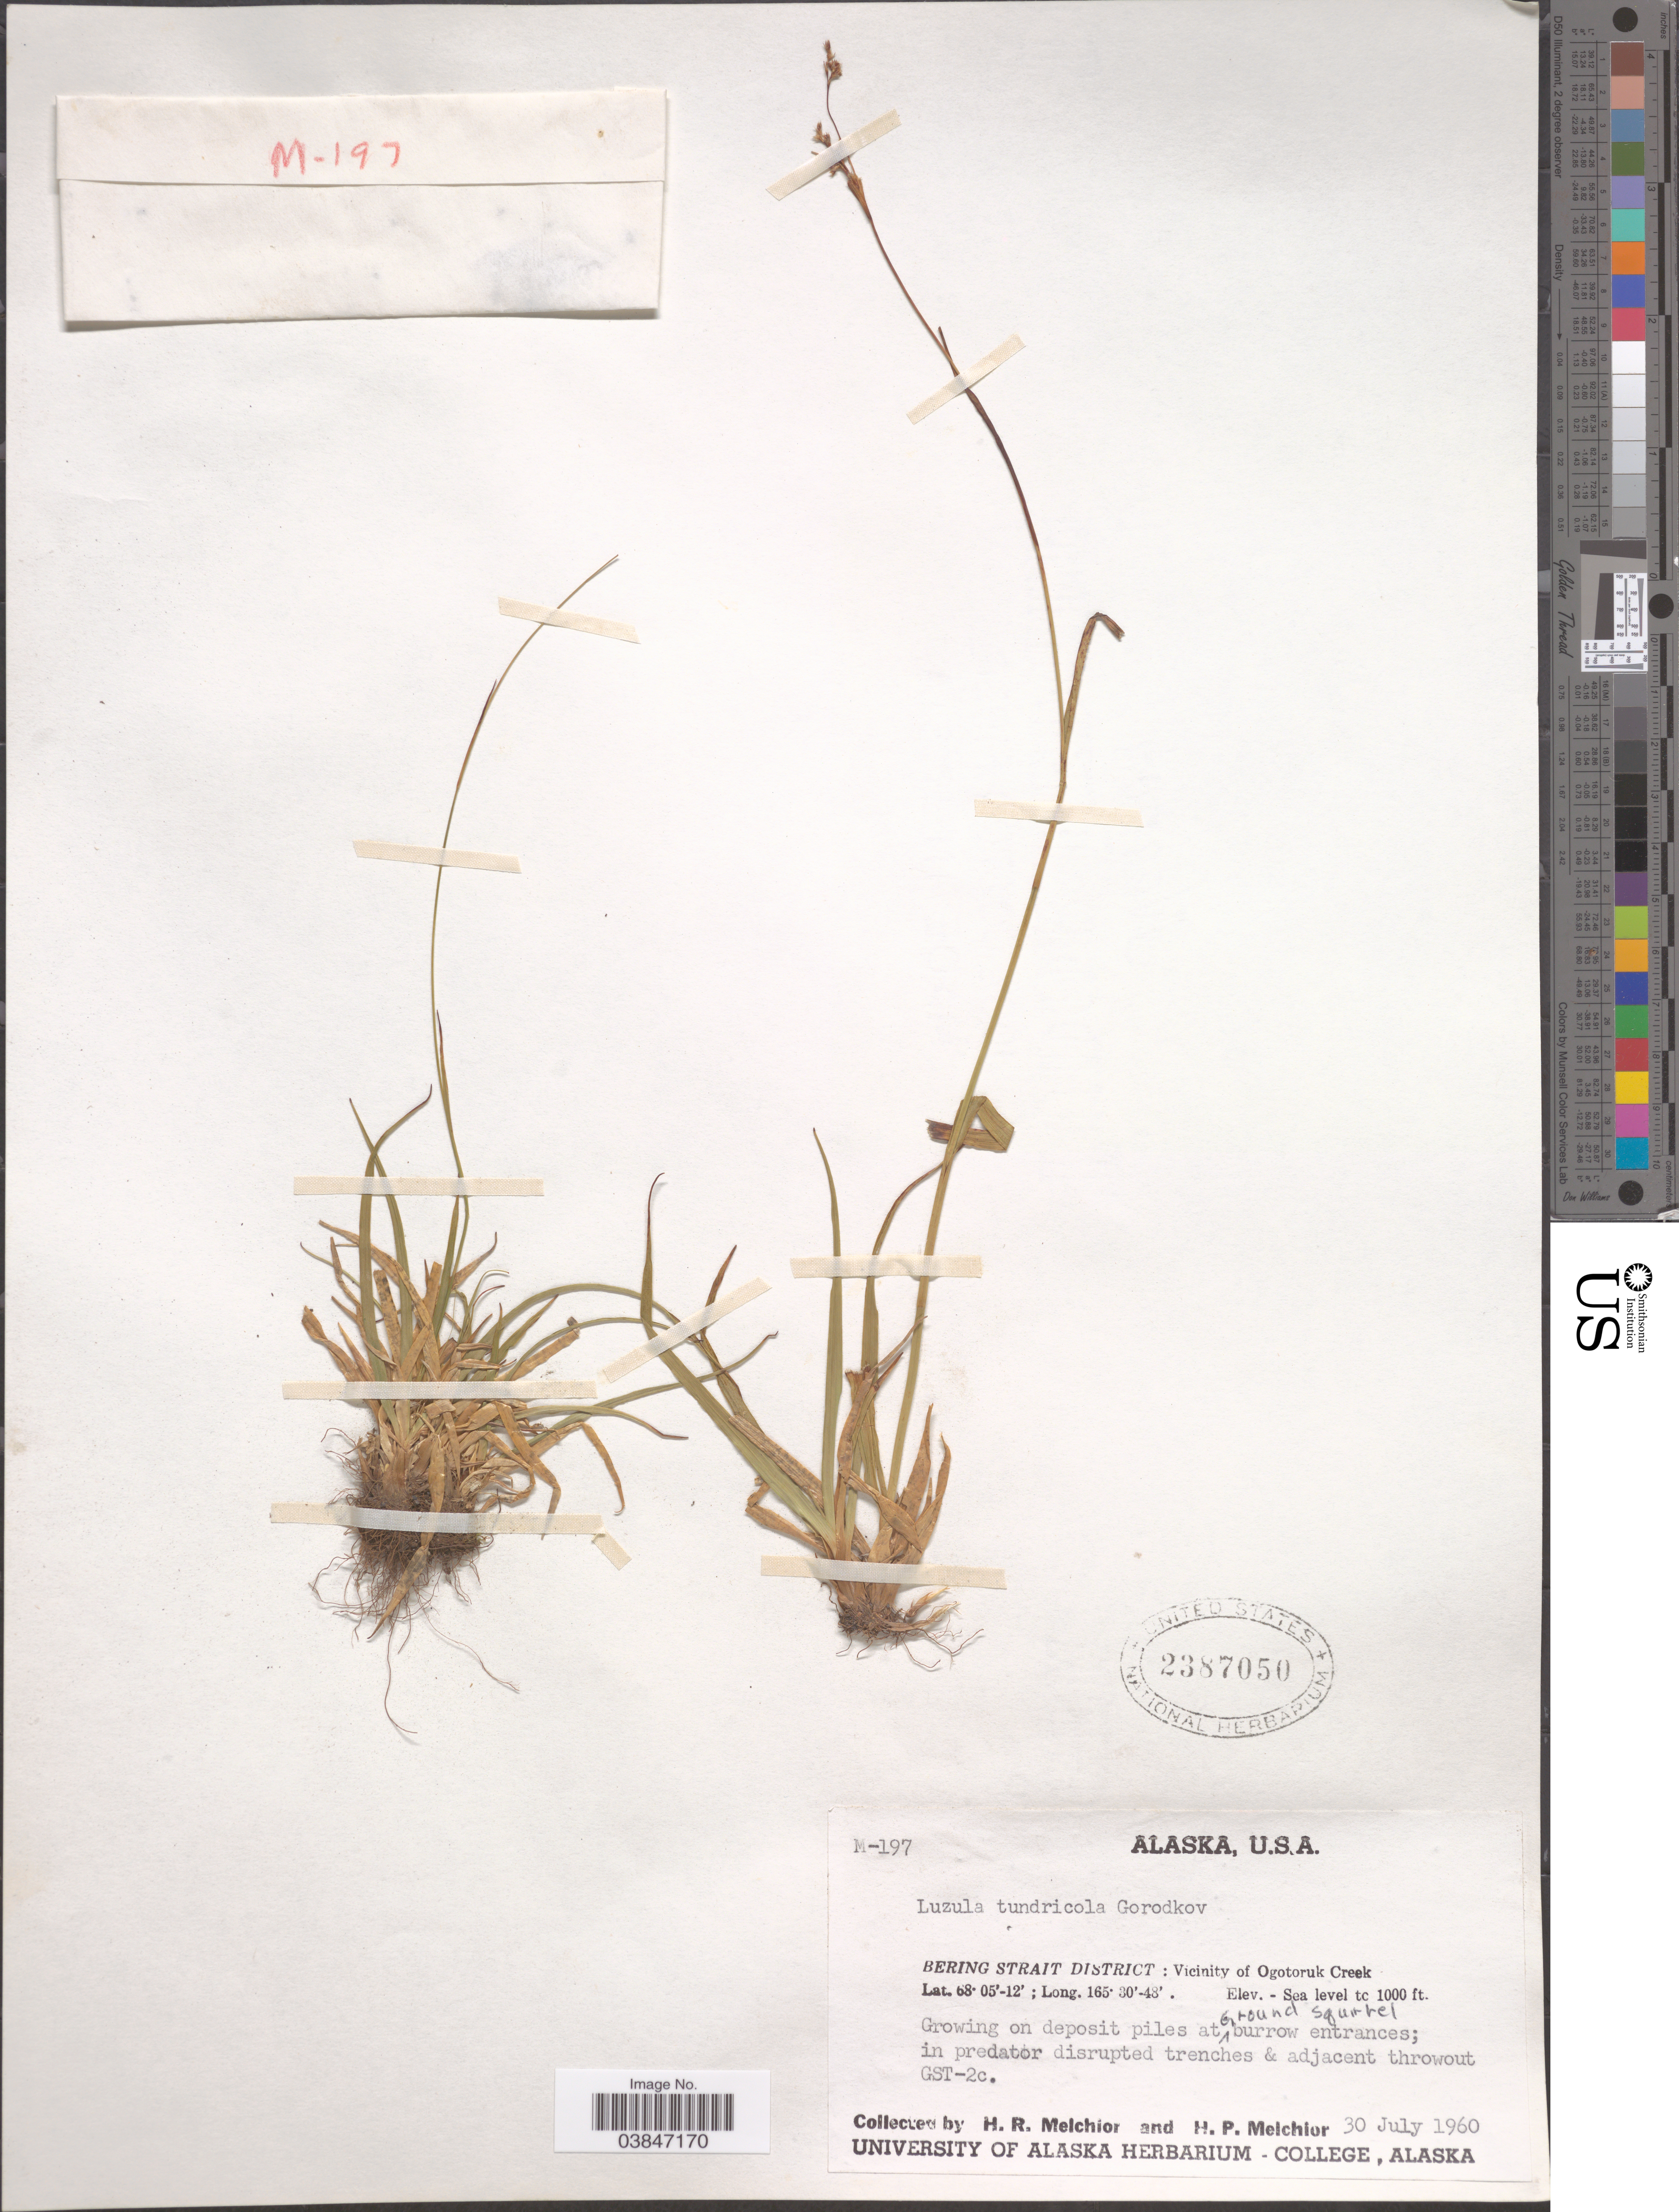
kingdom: Plantae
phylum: Tracheophyta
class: Liliopsida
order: Poales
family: Juncaceae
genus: Luzula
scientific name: Luzula tundricola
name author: (Gorodkov) V. Vassil.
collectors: H. R. Melchior & H. P. Melchior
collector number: M-197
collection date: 1960-07-30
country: United States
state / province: Alaska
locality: Bering Strait District: Vicinity of Ogotoruk Creek.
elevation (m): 0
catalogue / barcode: US 2387050